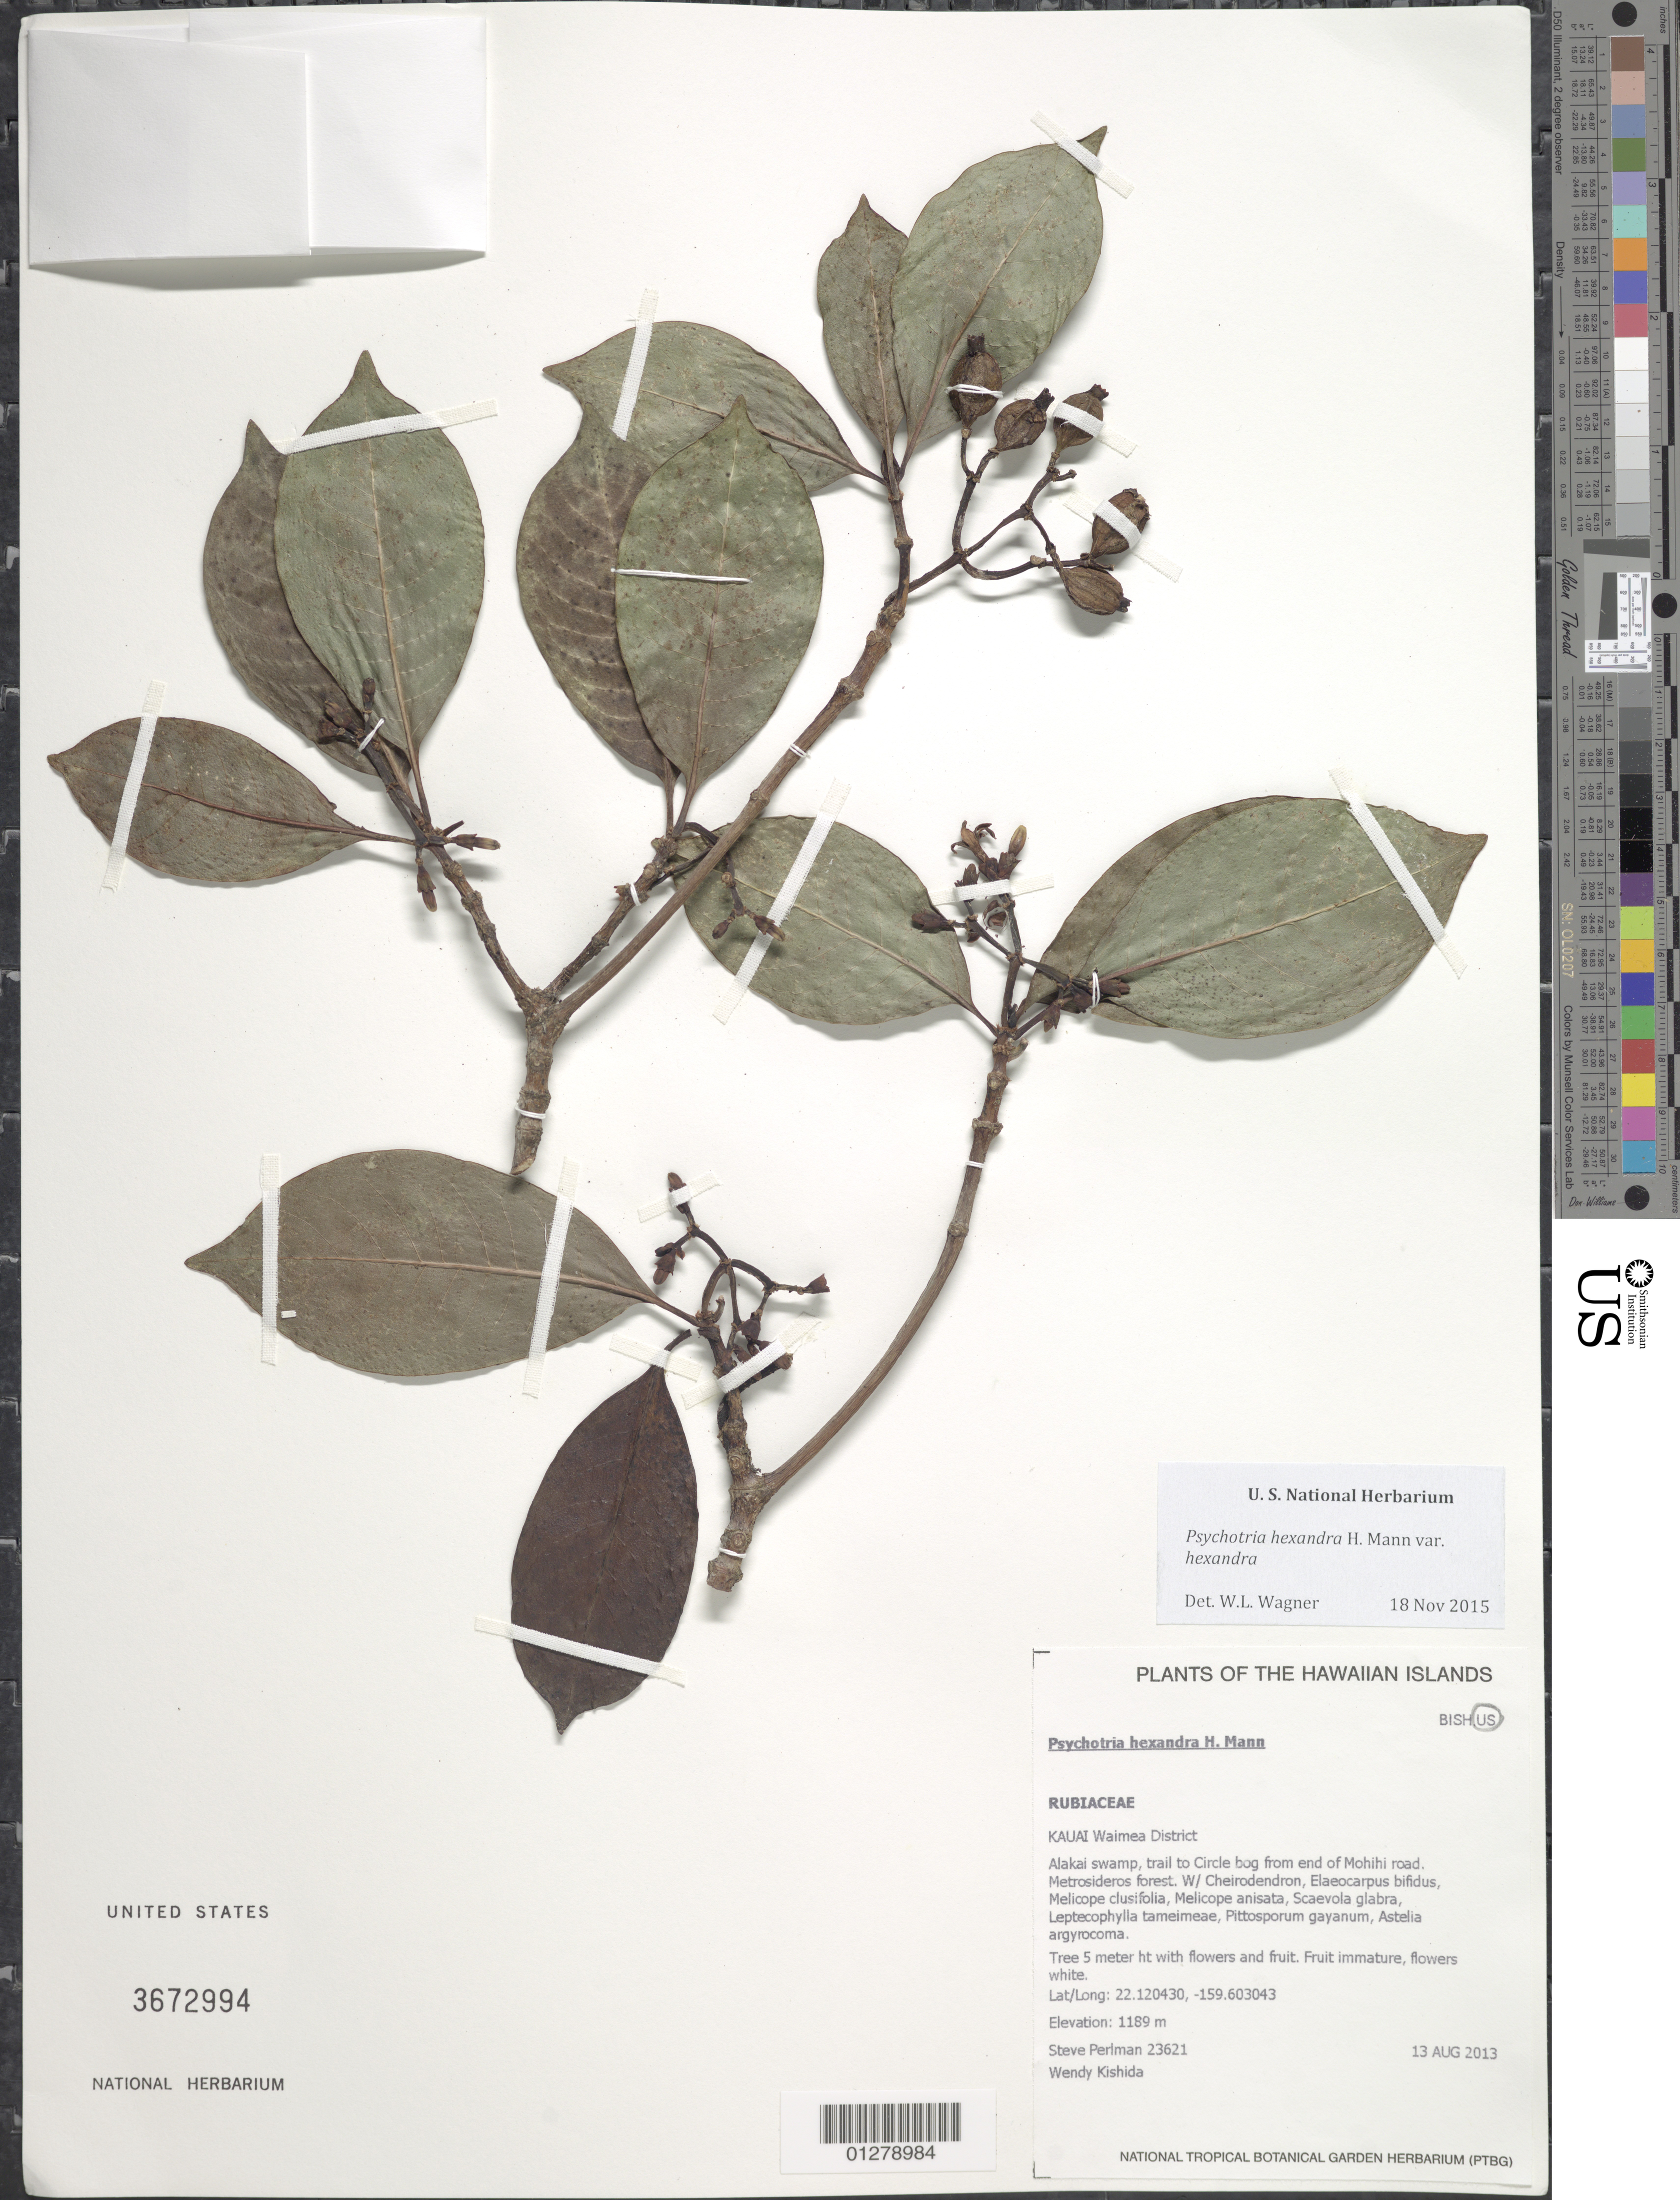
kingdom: Plantae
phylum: Tracheophyta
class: Magnoliopsida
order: Gentianales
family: Rubiaceae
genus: Psychotria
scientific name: Psychotria hexandra var. hexandra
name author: H. Mann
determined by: Wagner, W. L., (BOT), Smithsonian Institution - National Museum of Natural History (UNITED STATES)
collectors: S. P. Perlman & W. Kishida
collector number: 23621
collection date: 2013-08-13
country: United States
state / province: Hawaii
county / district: Kauai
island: Kaua'i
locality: Waimea District, Alakai Swamp, trail to Circle Bog from end of Mohihi road.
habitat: Forest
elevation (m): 1189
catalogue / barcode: US 3672994